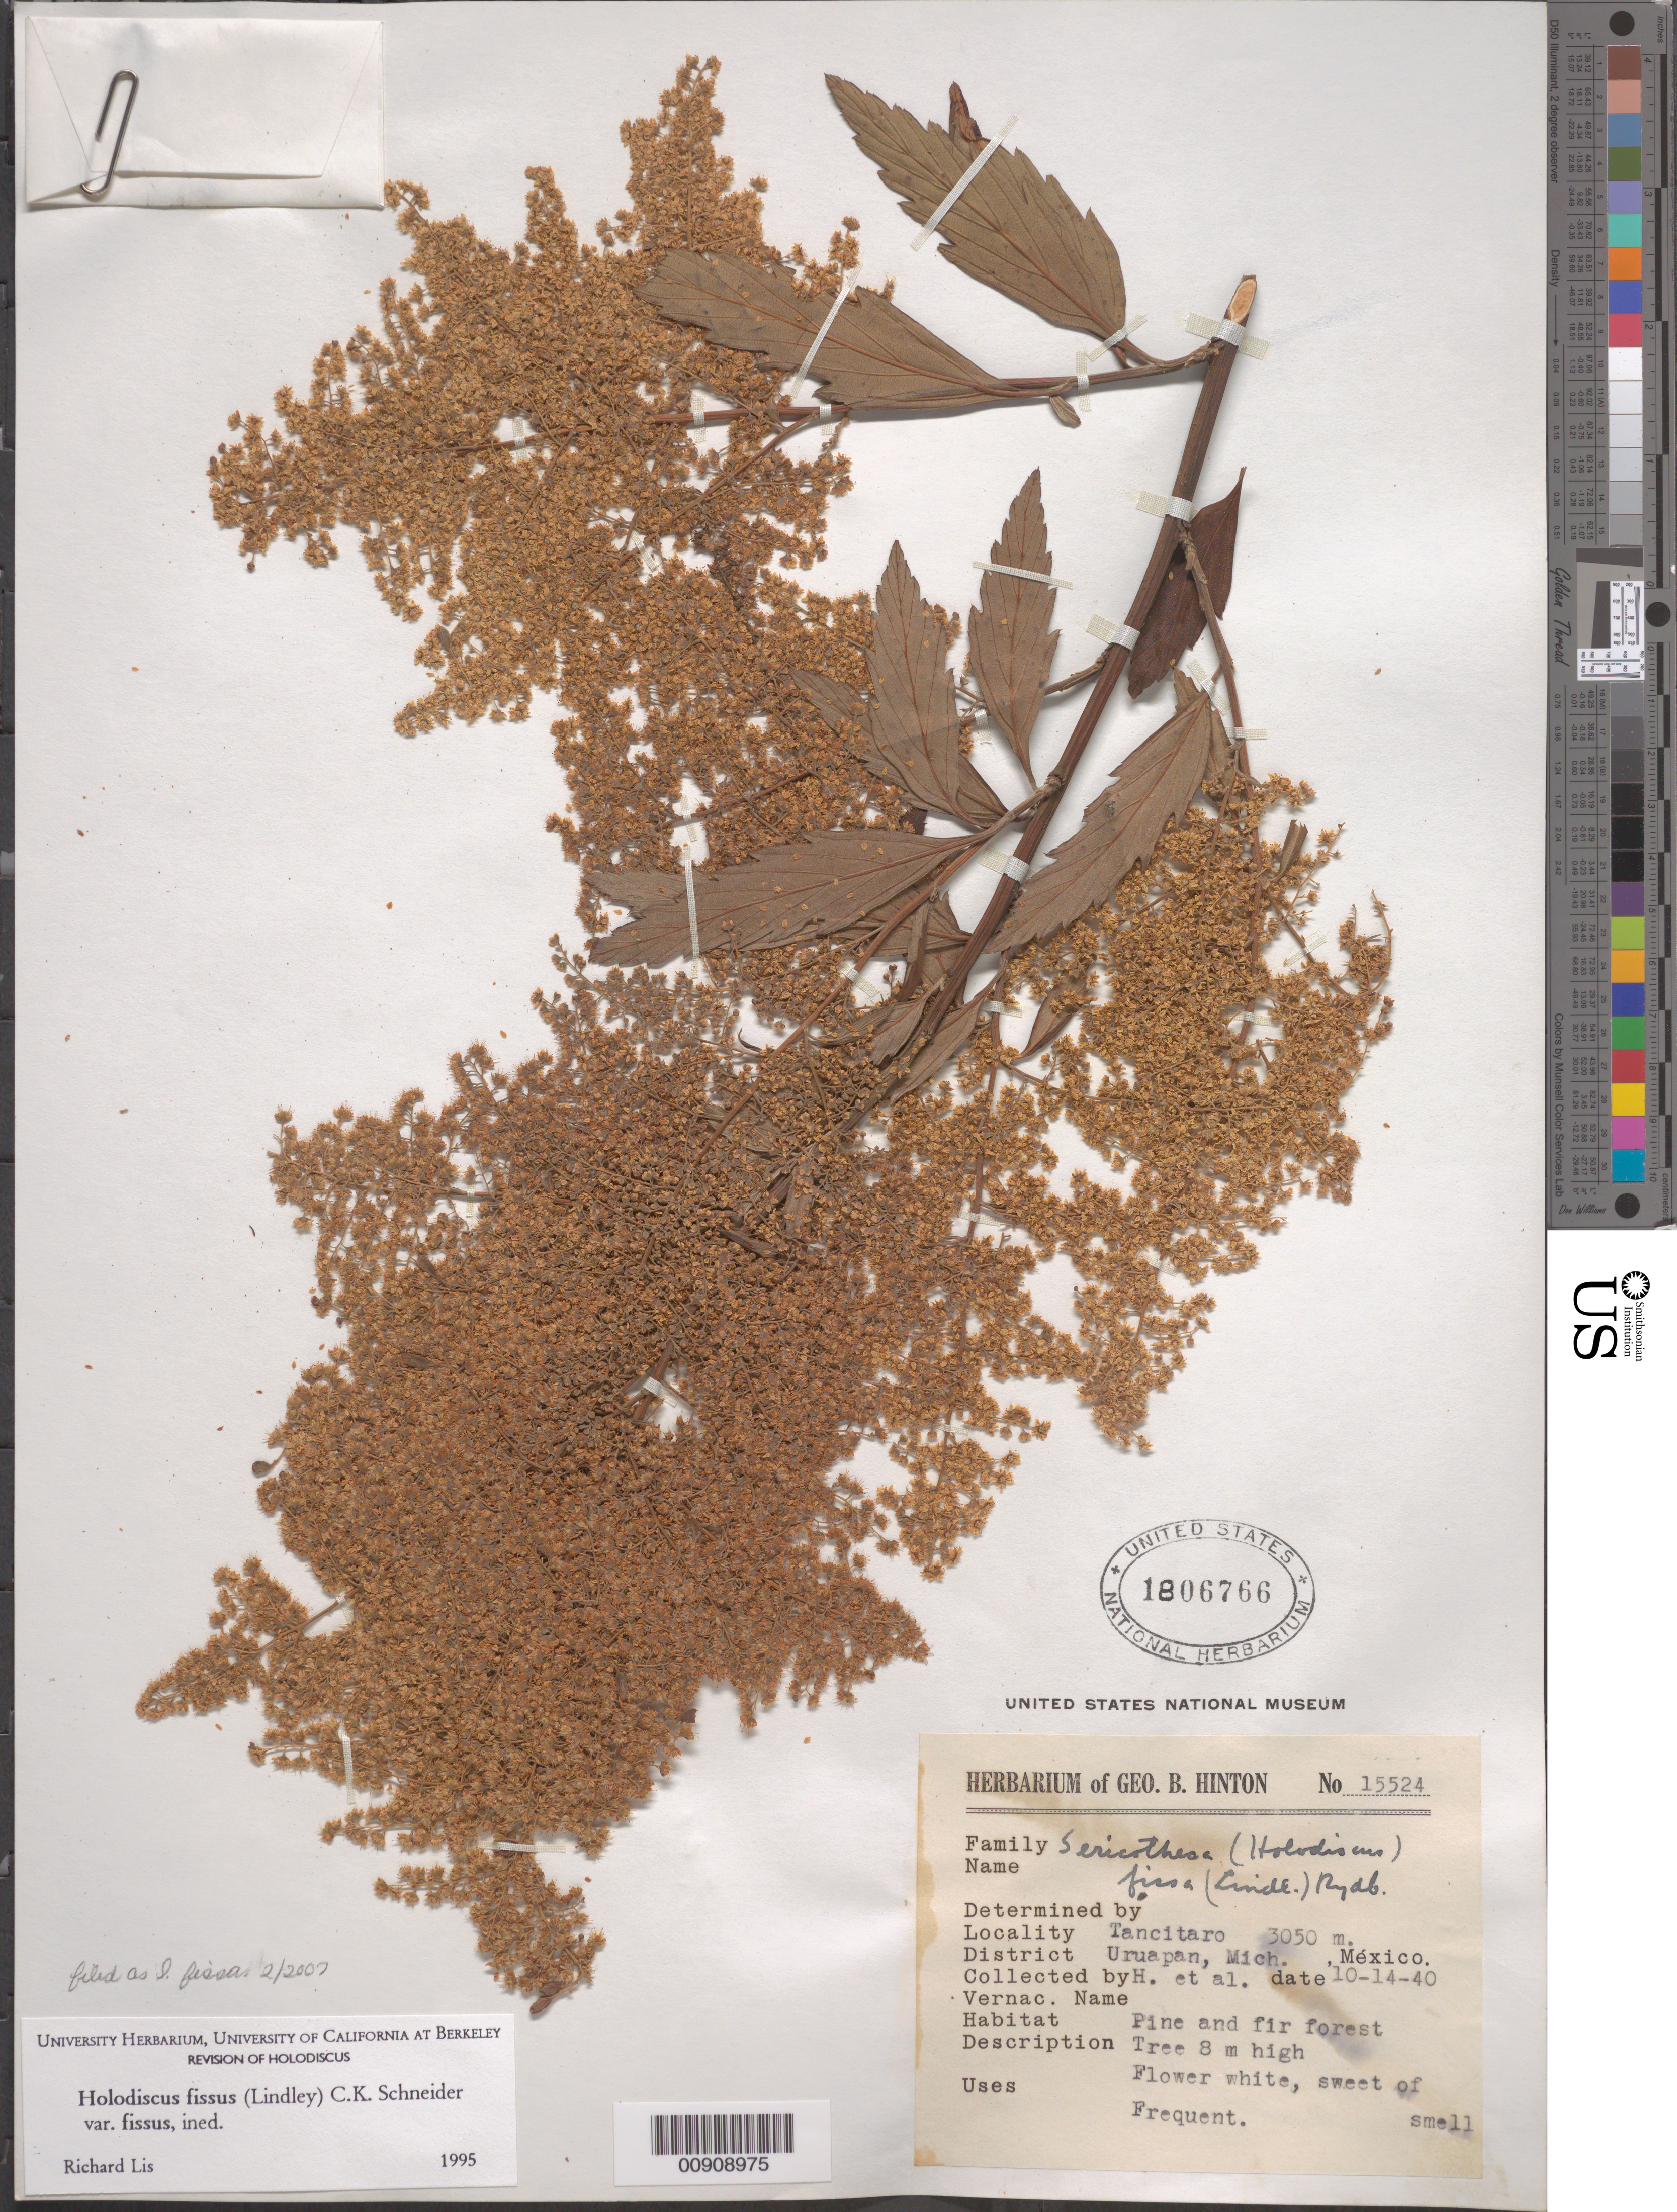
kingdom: Plantae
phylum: Tracheophyta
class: Magnoliopsida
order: Rosales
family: Rosaceae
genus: Holodiscus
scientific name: Holodiscus fissus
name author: (Lindl.) C.K. Schneid.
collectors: G. B. Hinton & et al.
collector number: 15524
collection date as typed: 14 Oct 1940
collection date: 1940-10-14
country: Mexico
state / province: Michoacán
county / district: Uruapan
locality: Tancitaro, District Uruapan, Michoacán.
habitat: Pine and fir forest.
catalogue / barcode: US 1806766